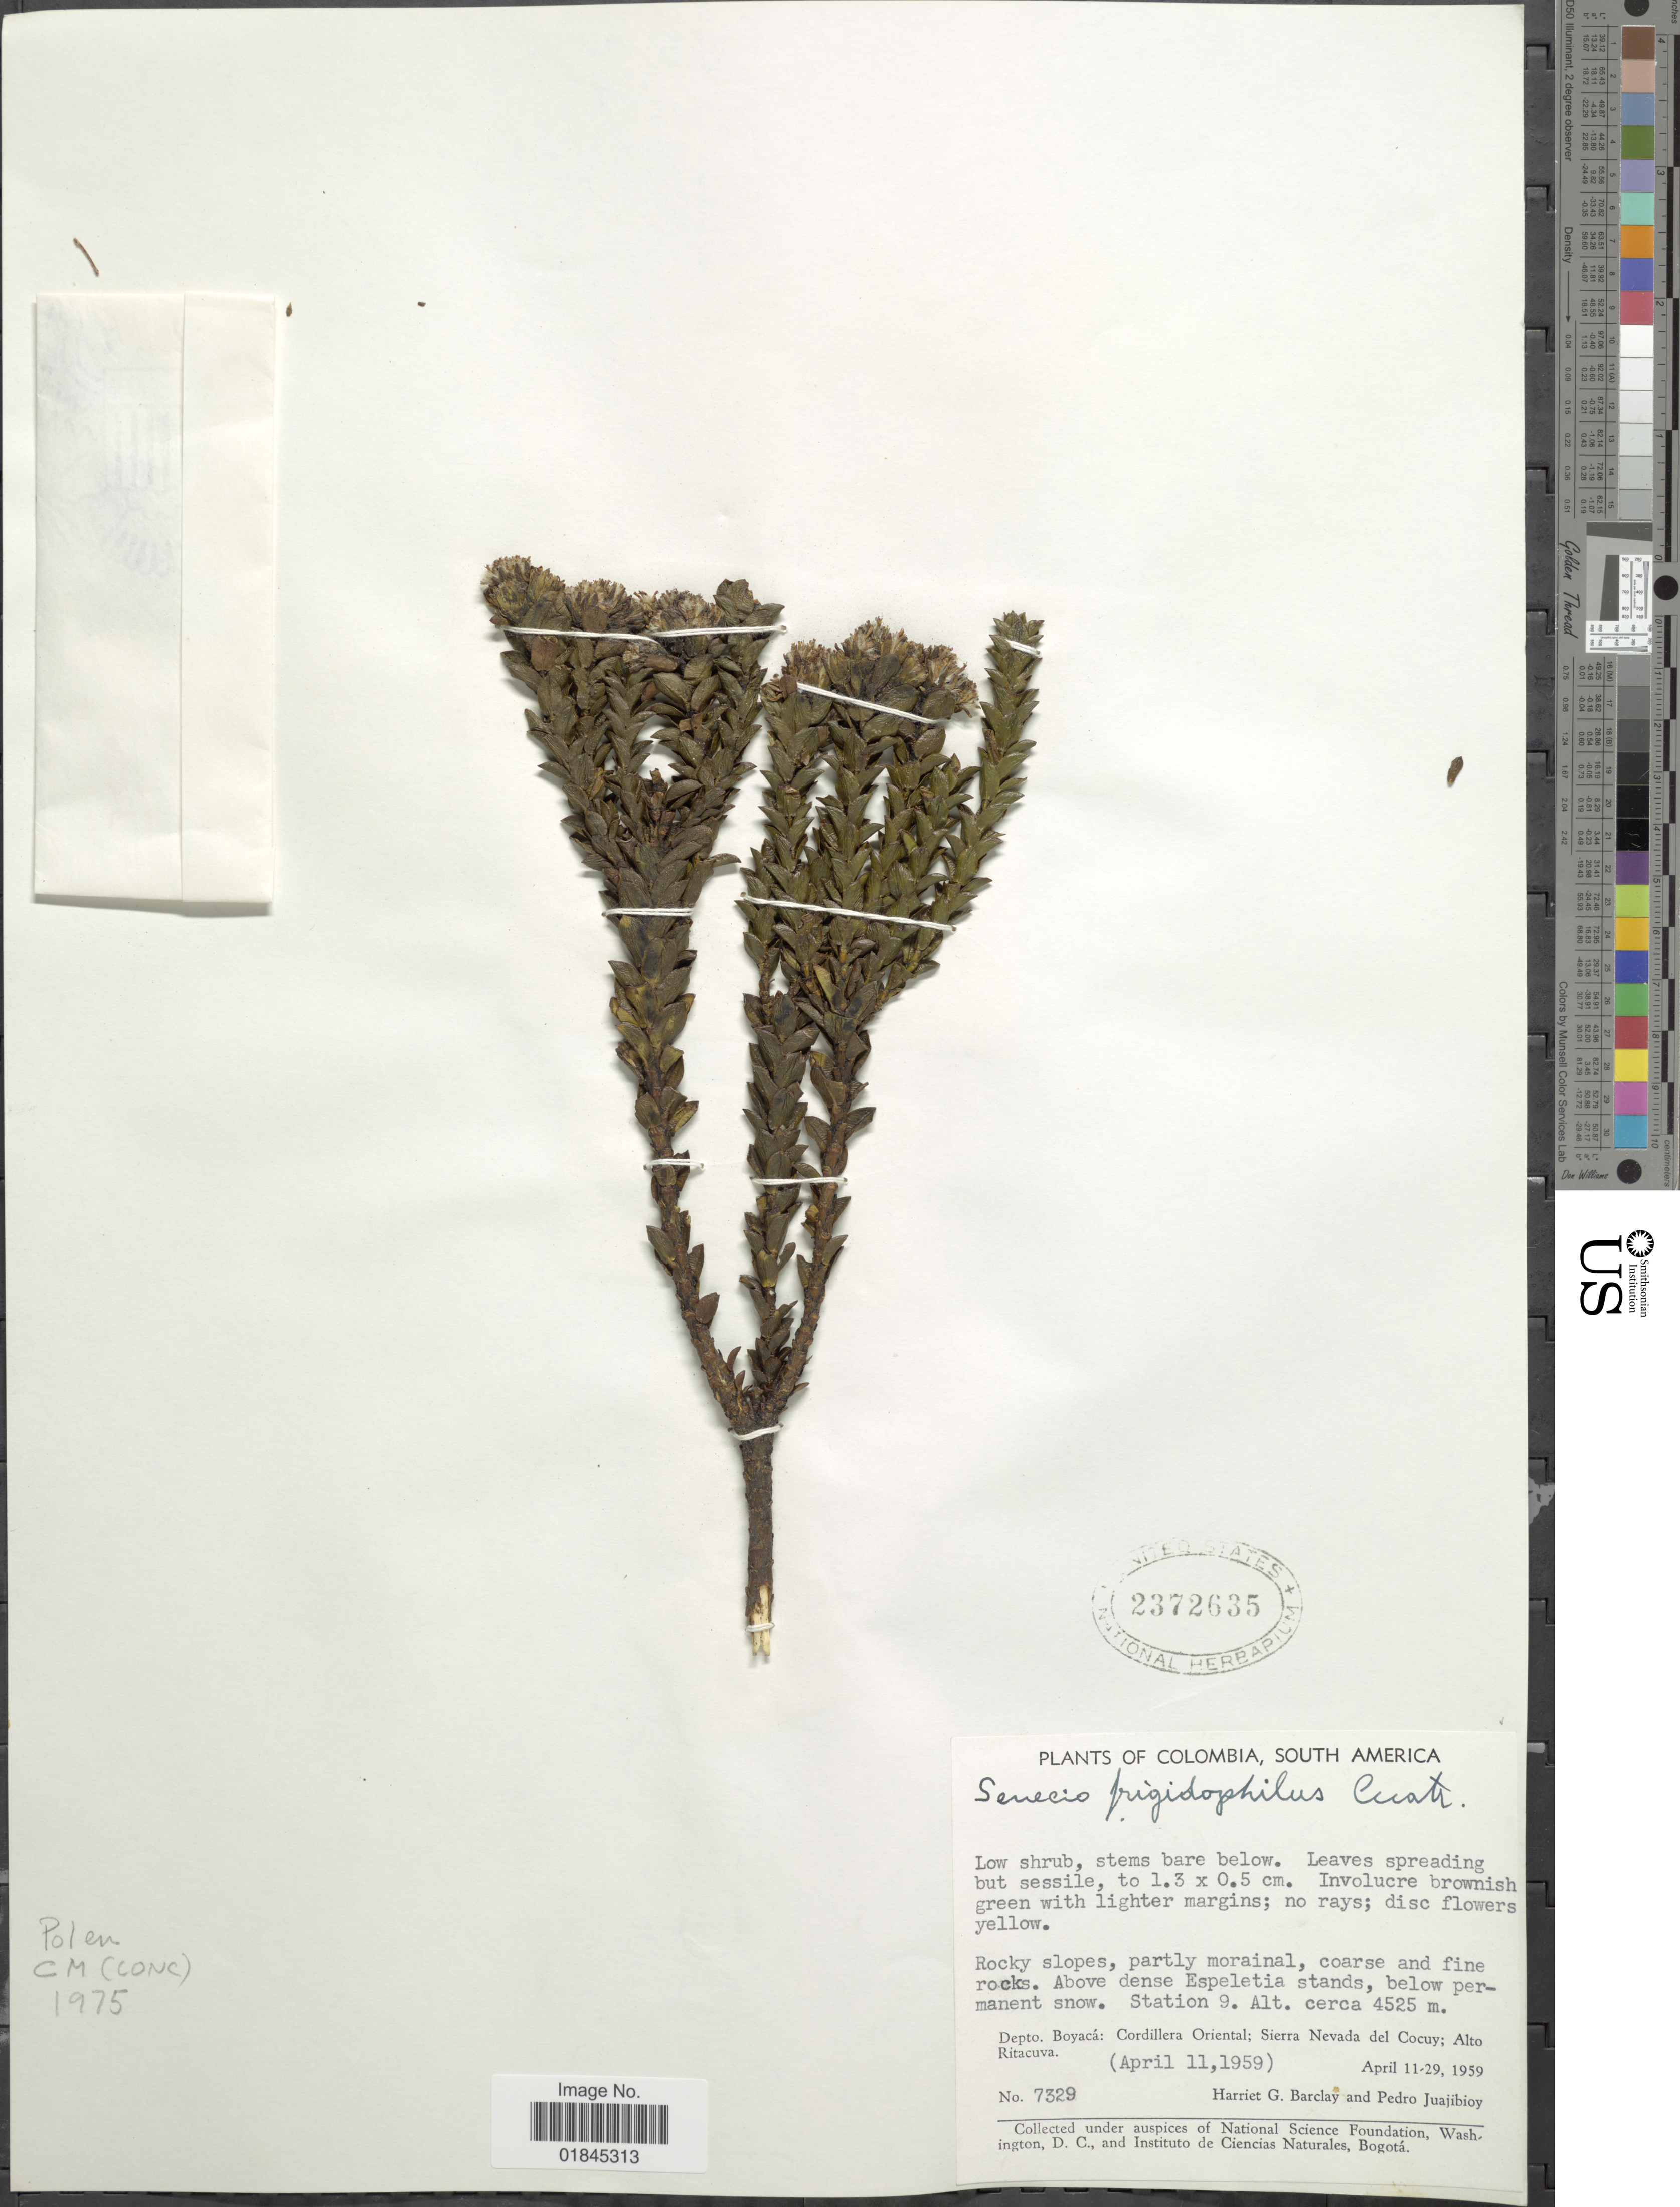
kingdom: Plantae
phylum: Tracheophyta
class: Magnoliopsida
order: Asterales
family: Asteraceae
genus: Pentacalia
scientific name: Pentacalia flosfragrans var. frigidophila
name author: (Cuatrec.) Cuatrec.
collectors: H. G. Barclay & P. Juajibioy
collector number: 7329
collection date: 1959-04-11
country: Colombia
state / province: Boyacá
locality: Above dense Espeletia stands, below permanent snow. Station 9. Depto. Boyacá: Cordillera Oriental; Sierra Nevada del Cocuy; Alto Ritacuva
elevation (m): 4525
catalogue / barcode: US 2372635